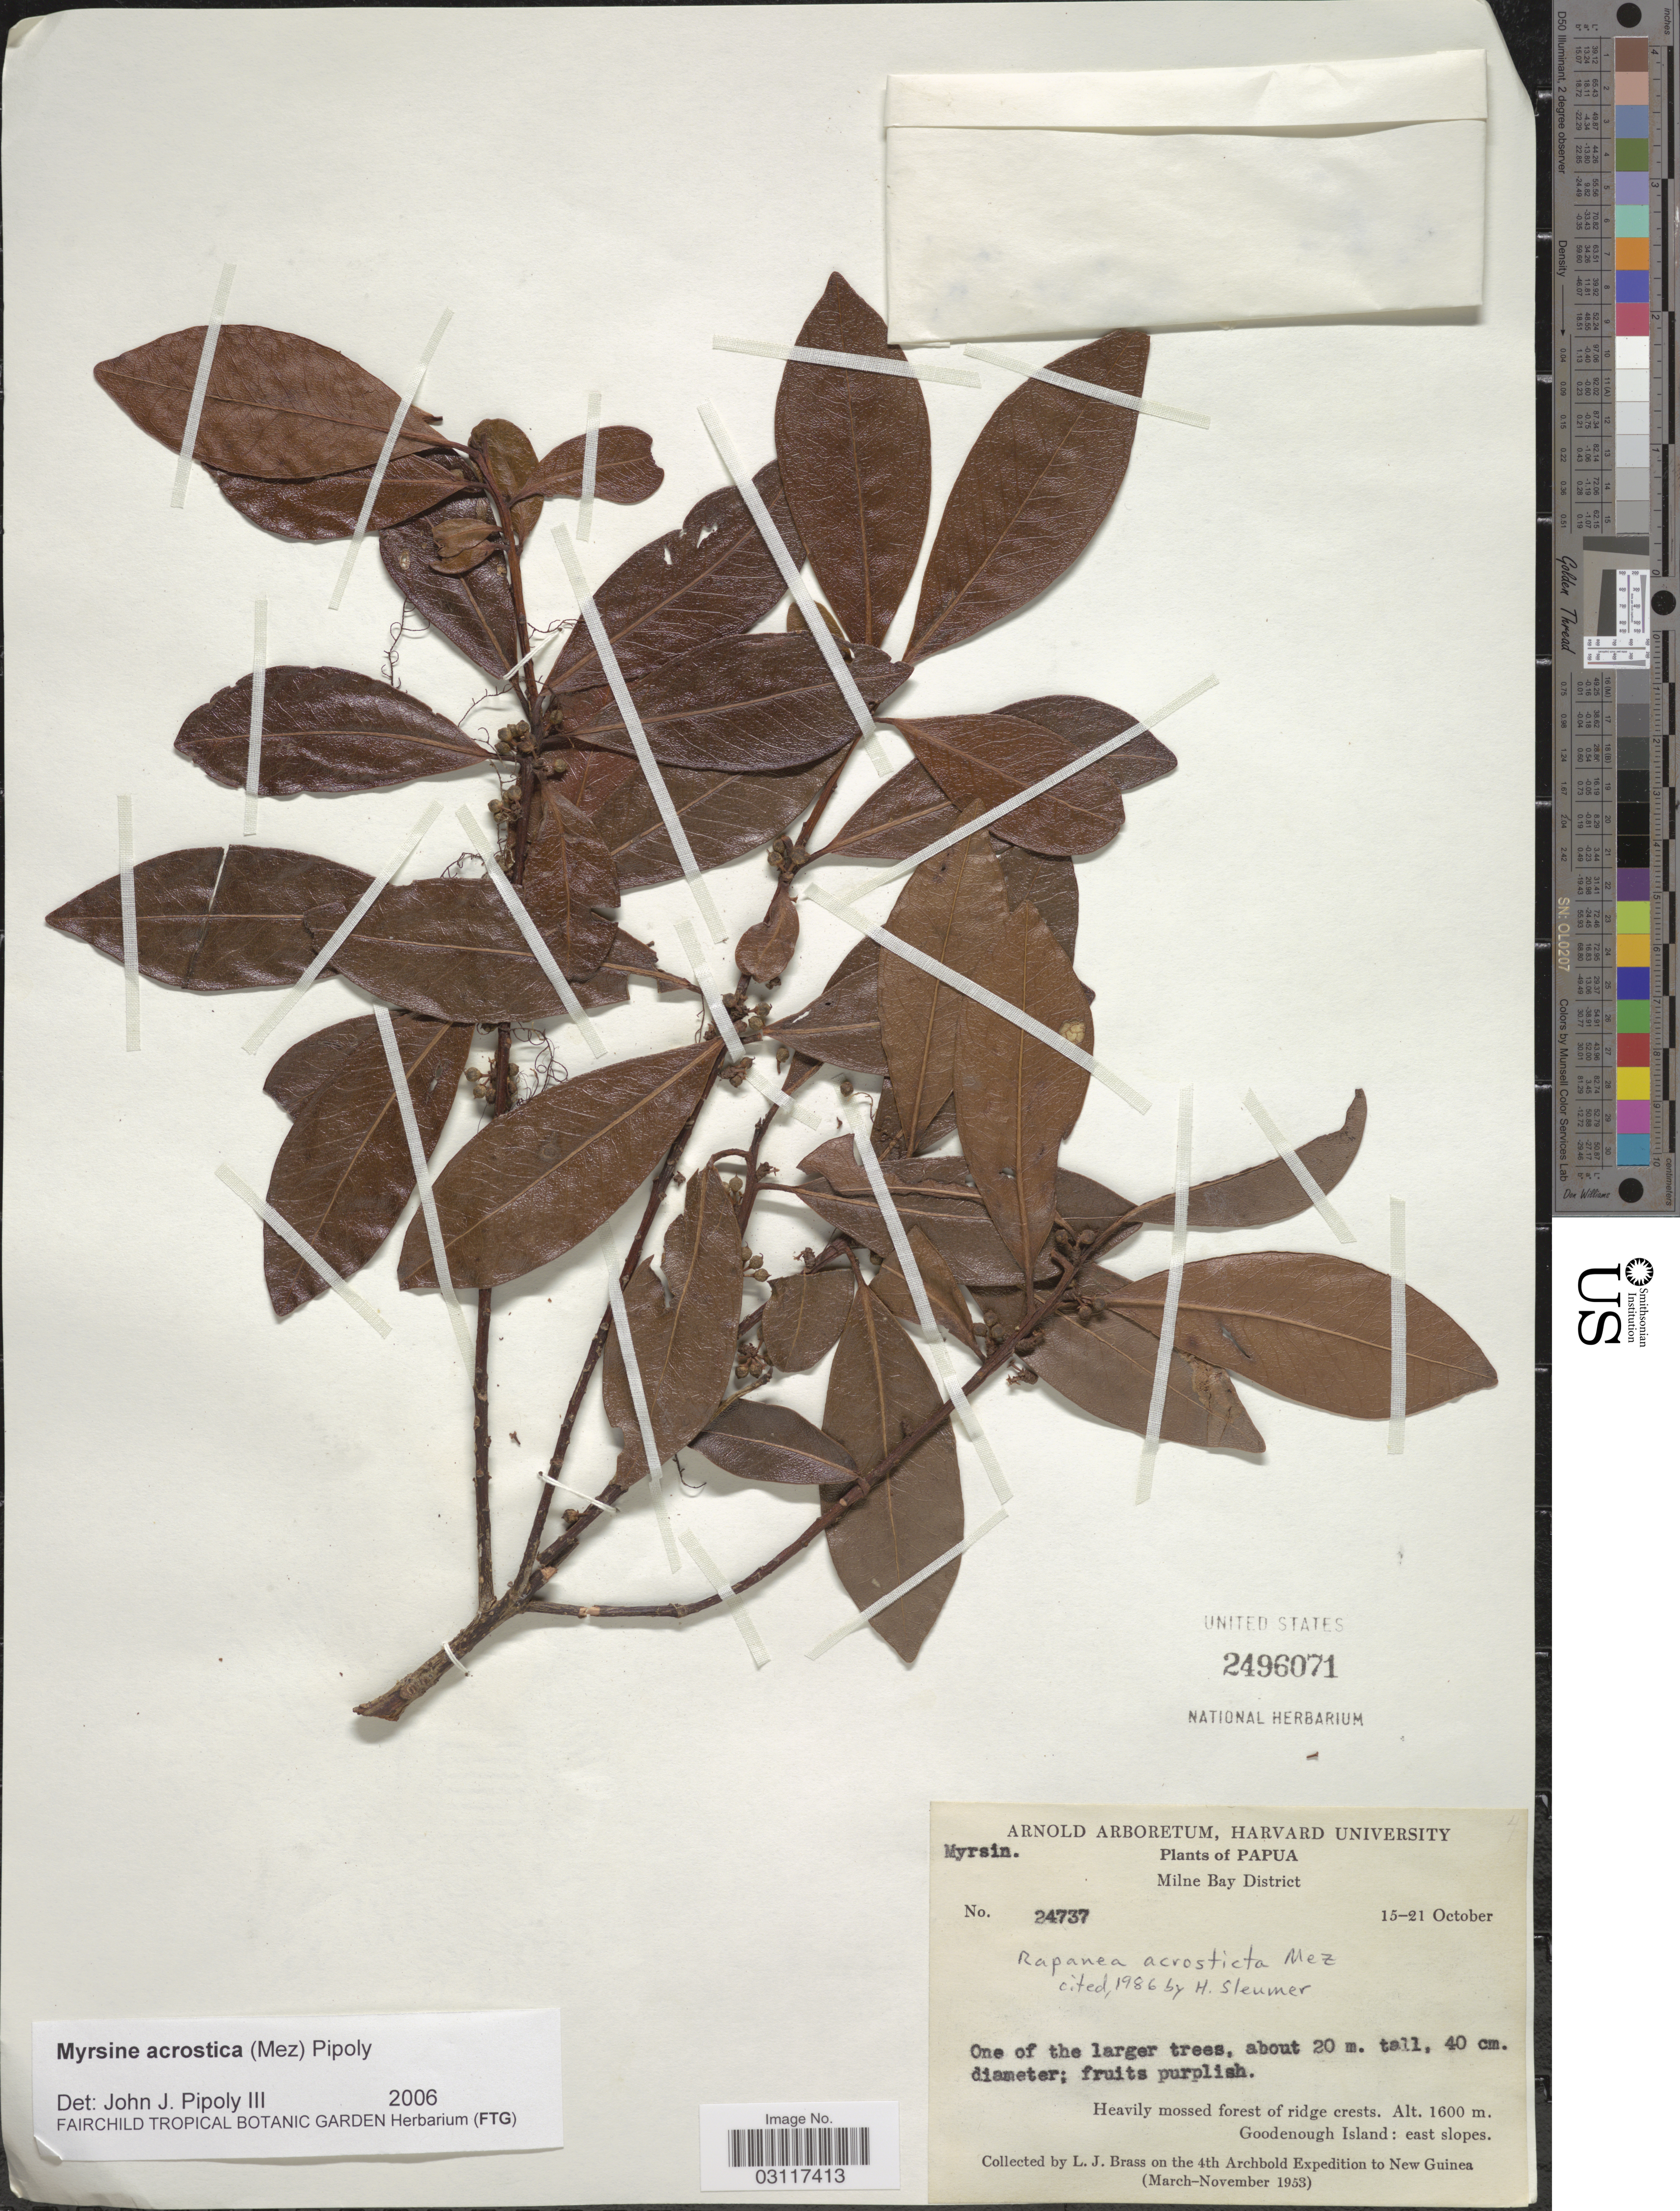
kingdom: Plantae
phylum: Tracheophyta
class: Magnoliopsida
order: Ericales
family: Primulaceae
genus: Myrsine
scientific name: Myrsine acrosticta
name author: (Mez) Pipoly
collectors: L. J. Brass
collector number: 24737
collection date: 1953-10-15/1953-10-21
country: Papua New Guinea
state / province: Milne Bay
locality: Milne Bay District, Goodenough Island; east slopes. New Guinea.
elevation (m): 1600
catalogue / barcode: US 2496071